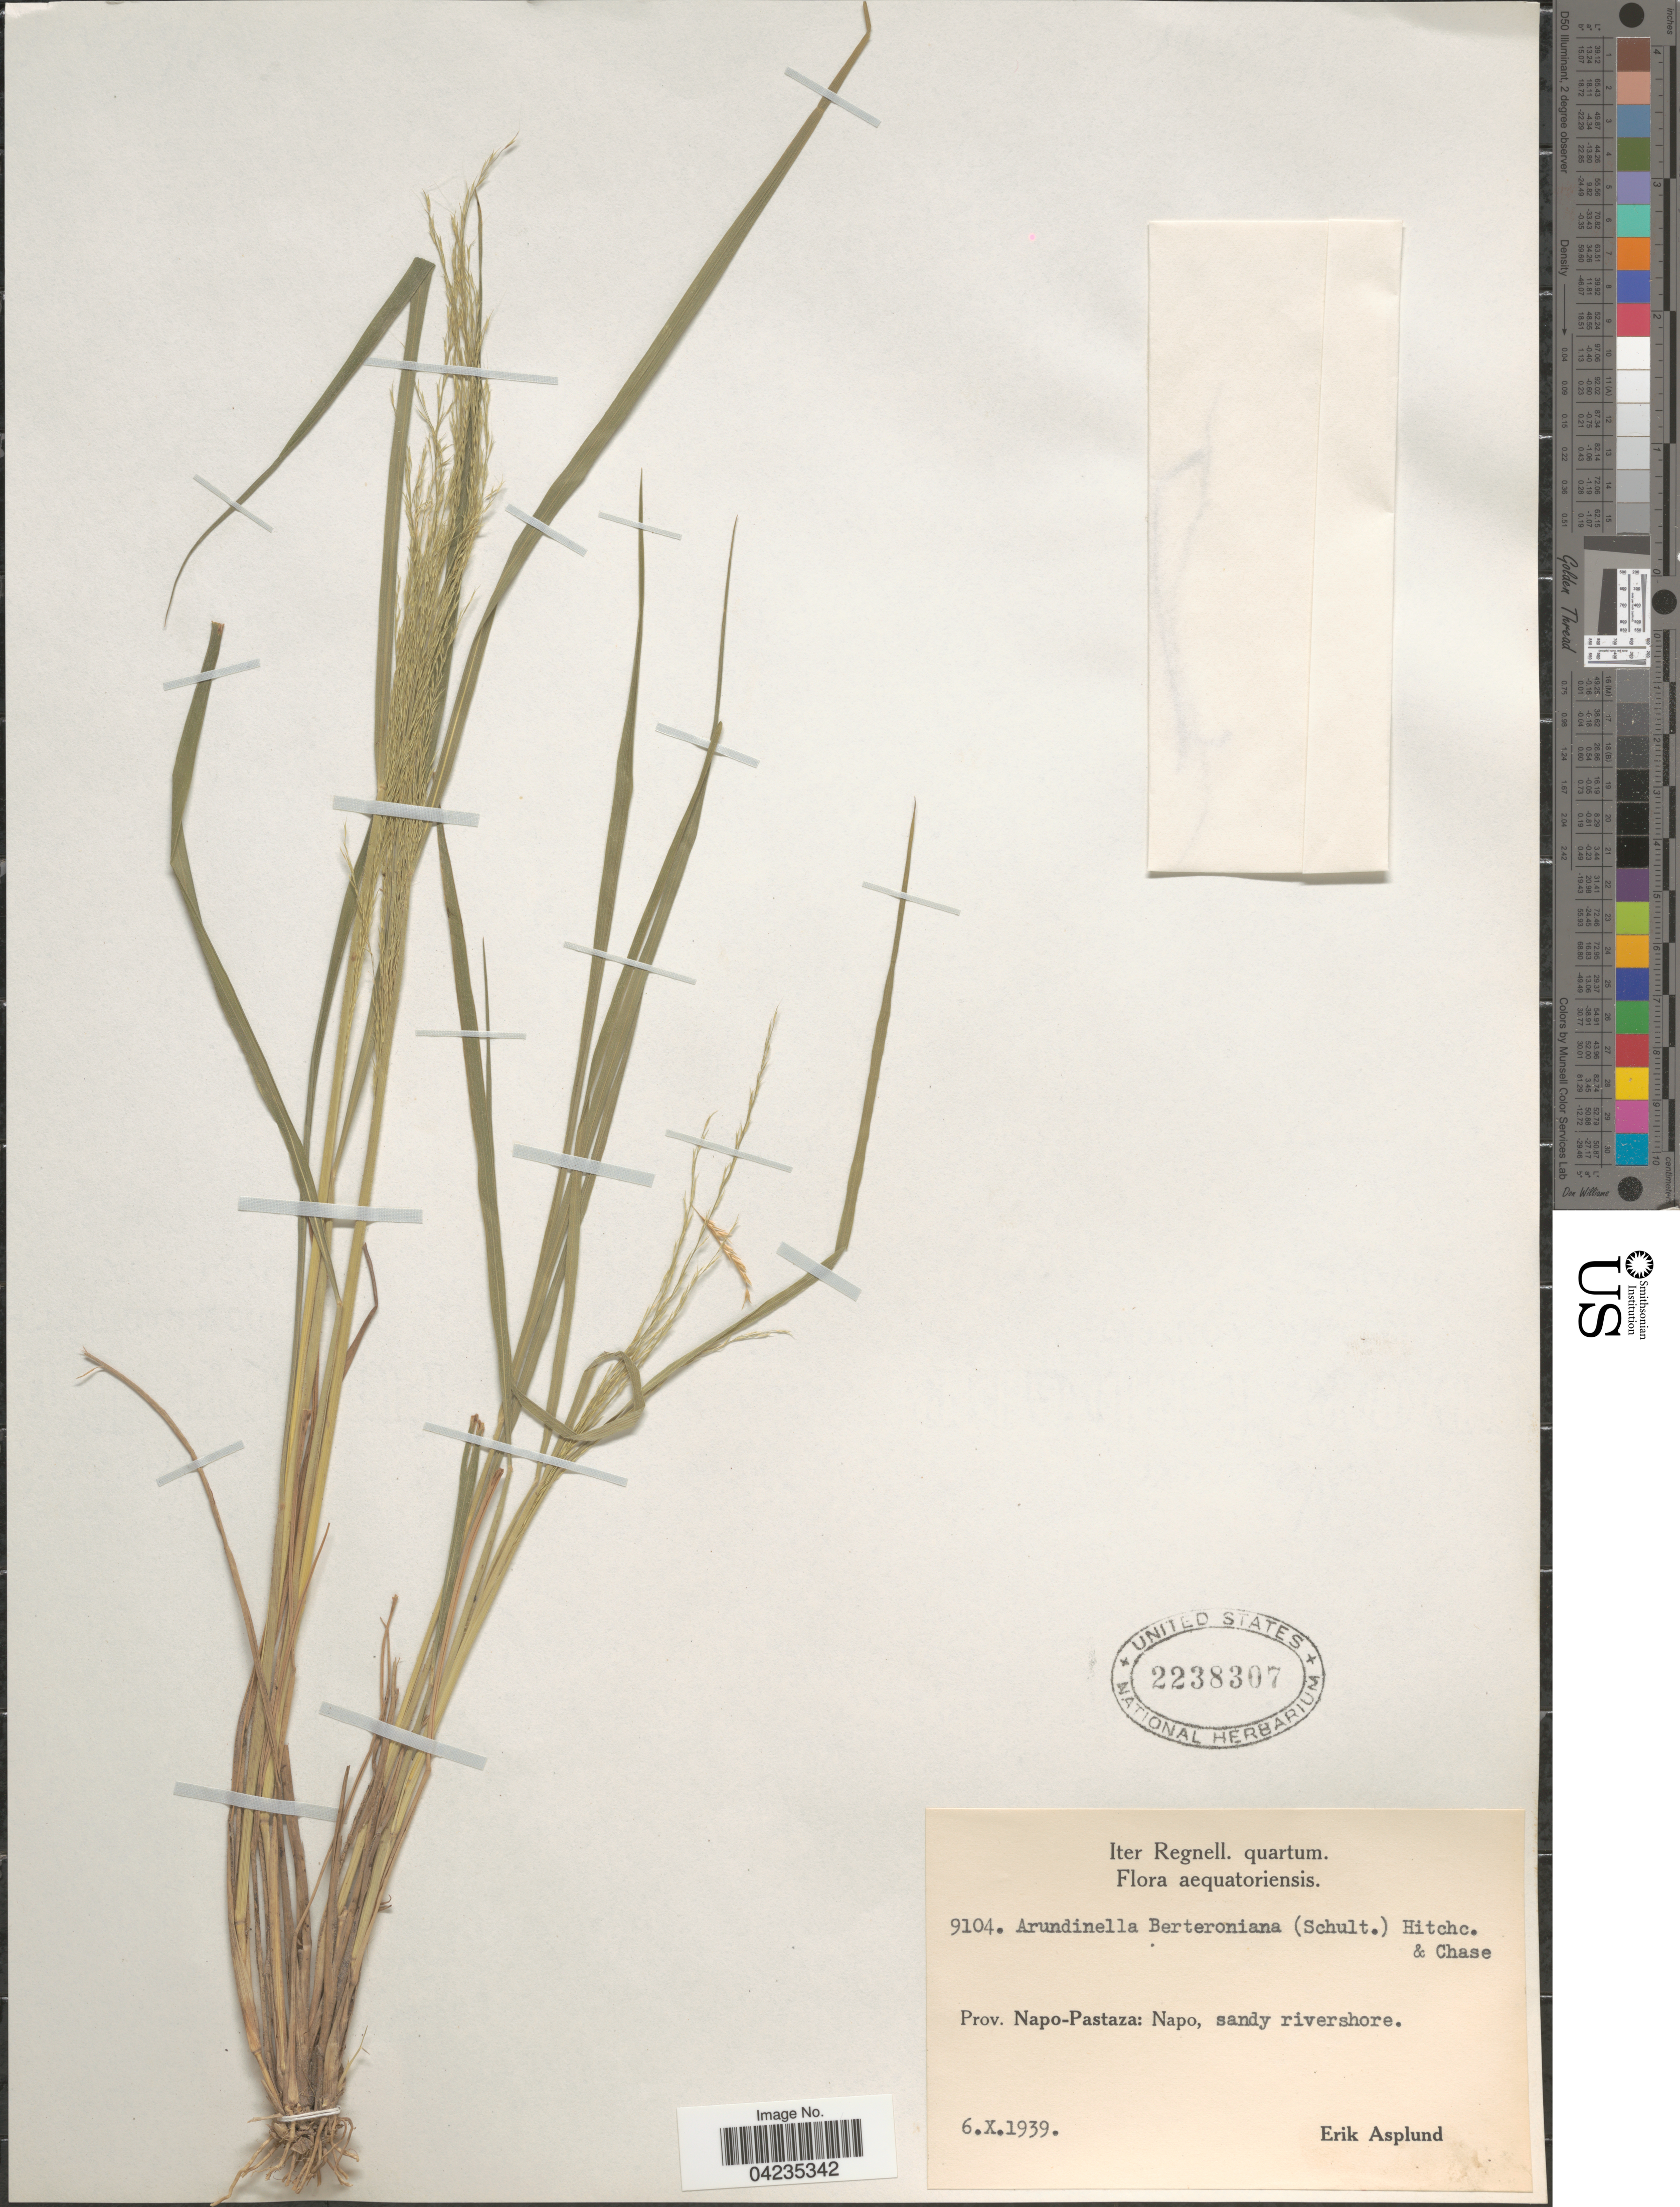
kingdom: Plantae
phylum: Tracheophyta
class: Liliopsida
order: Poales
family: Poaceae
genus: Arundinella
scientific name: Arundinella berteroniana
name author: (Schult.) Hitchc. & Chase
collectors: E. Asplund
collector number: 9104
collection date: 1939-10-06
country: Ecuador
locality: Iter Regnell. quartum. Prov. Napo-Pastaza: Napo.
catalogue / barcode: US 2238307